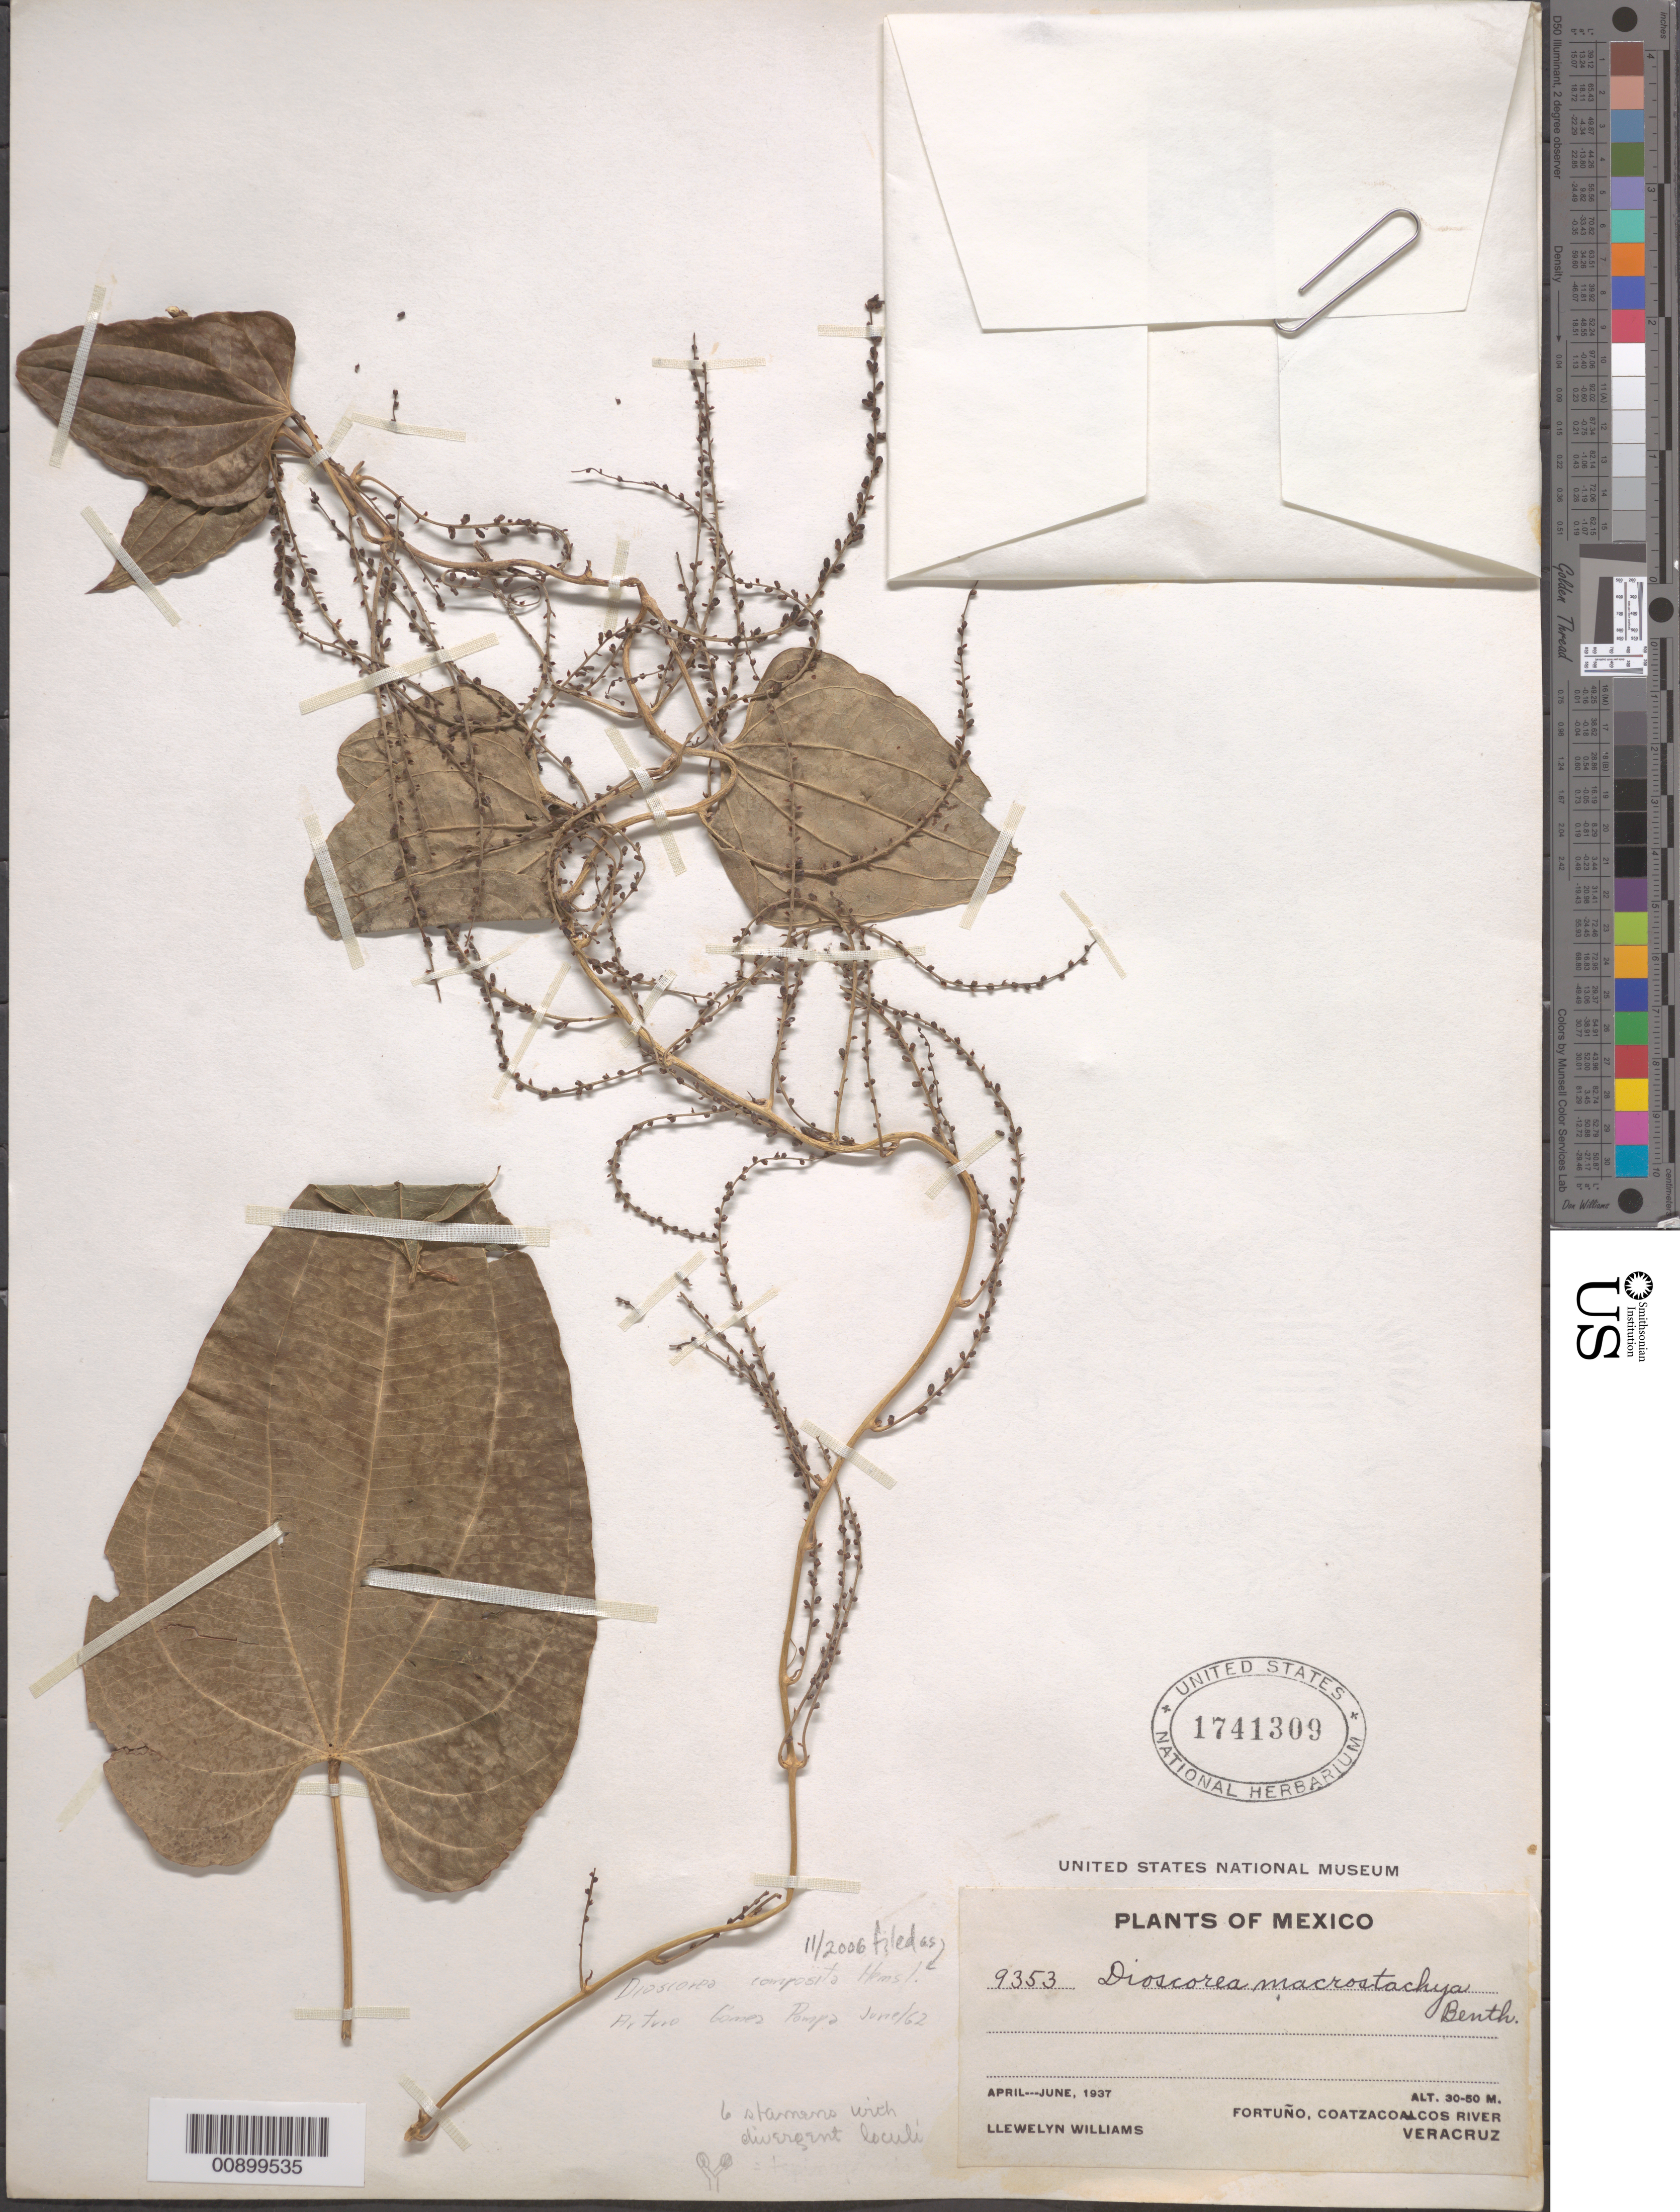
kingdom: Plantae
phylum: Tracheophyta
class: Liliopsida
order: Dioscoreales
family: Dioscoreaceae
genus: Dioscorea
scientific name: Dioscorea composita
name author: Hemsl.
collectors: L. Williams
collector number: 9353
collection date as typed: Apr 1937 to -- Jun 1937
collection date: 1937-04/1937-06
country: Mexico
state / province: Veracruz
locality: Fortuño, Coatzacoalcos River, Veracruz.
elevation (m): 50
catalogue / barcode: US 1741309